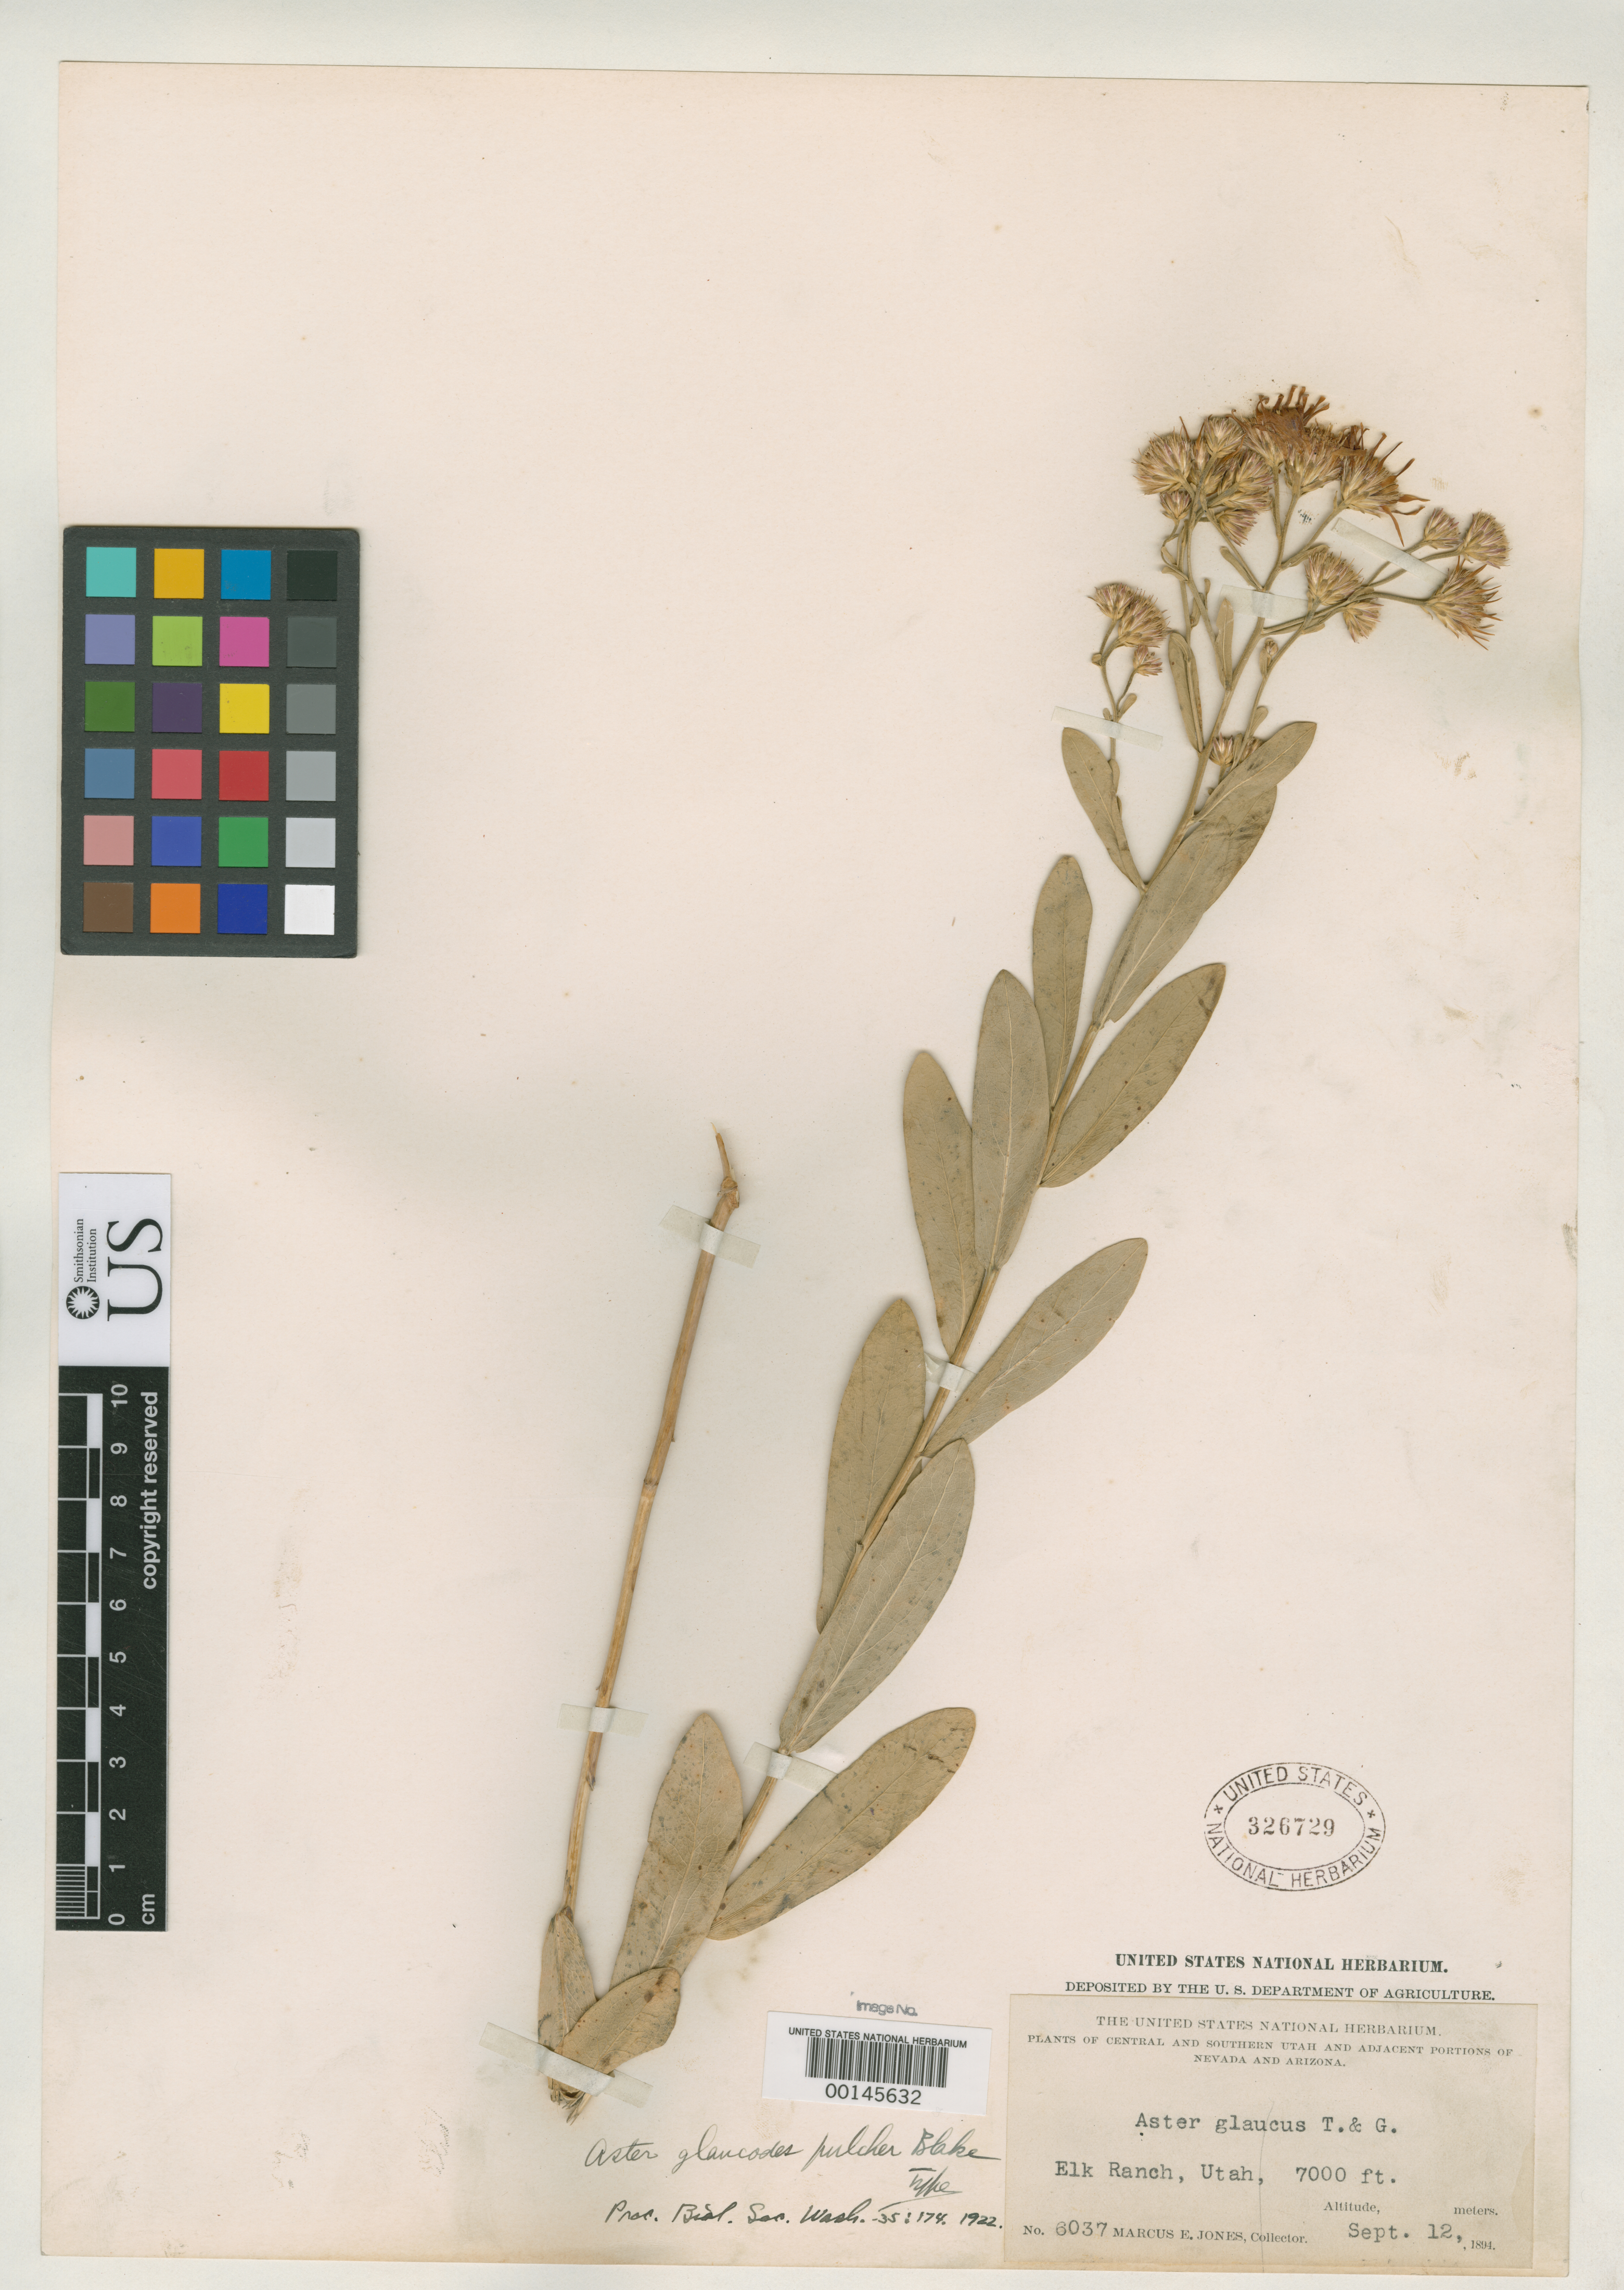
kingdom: Plantae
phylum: Tracheophyta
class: Magnoliopsida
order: Asterales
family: Asteraceae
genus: Aster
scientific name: Aster glaucodes subsp. pulcher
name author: S.F. Blake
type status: Holotype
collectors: M. E. Jones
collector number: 6037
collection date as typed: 12 Sep 1894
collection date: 1894-09-12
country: United States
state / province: Utah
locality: Elk Ranch.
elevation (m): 2134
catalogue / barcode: US 326729